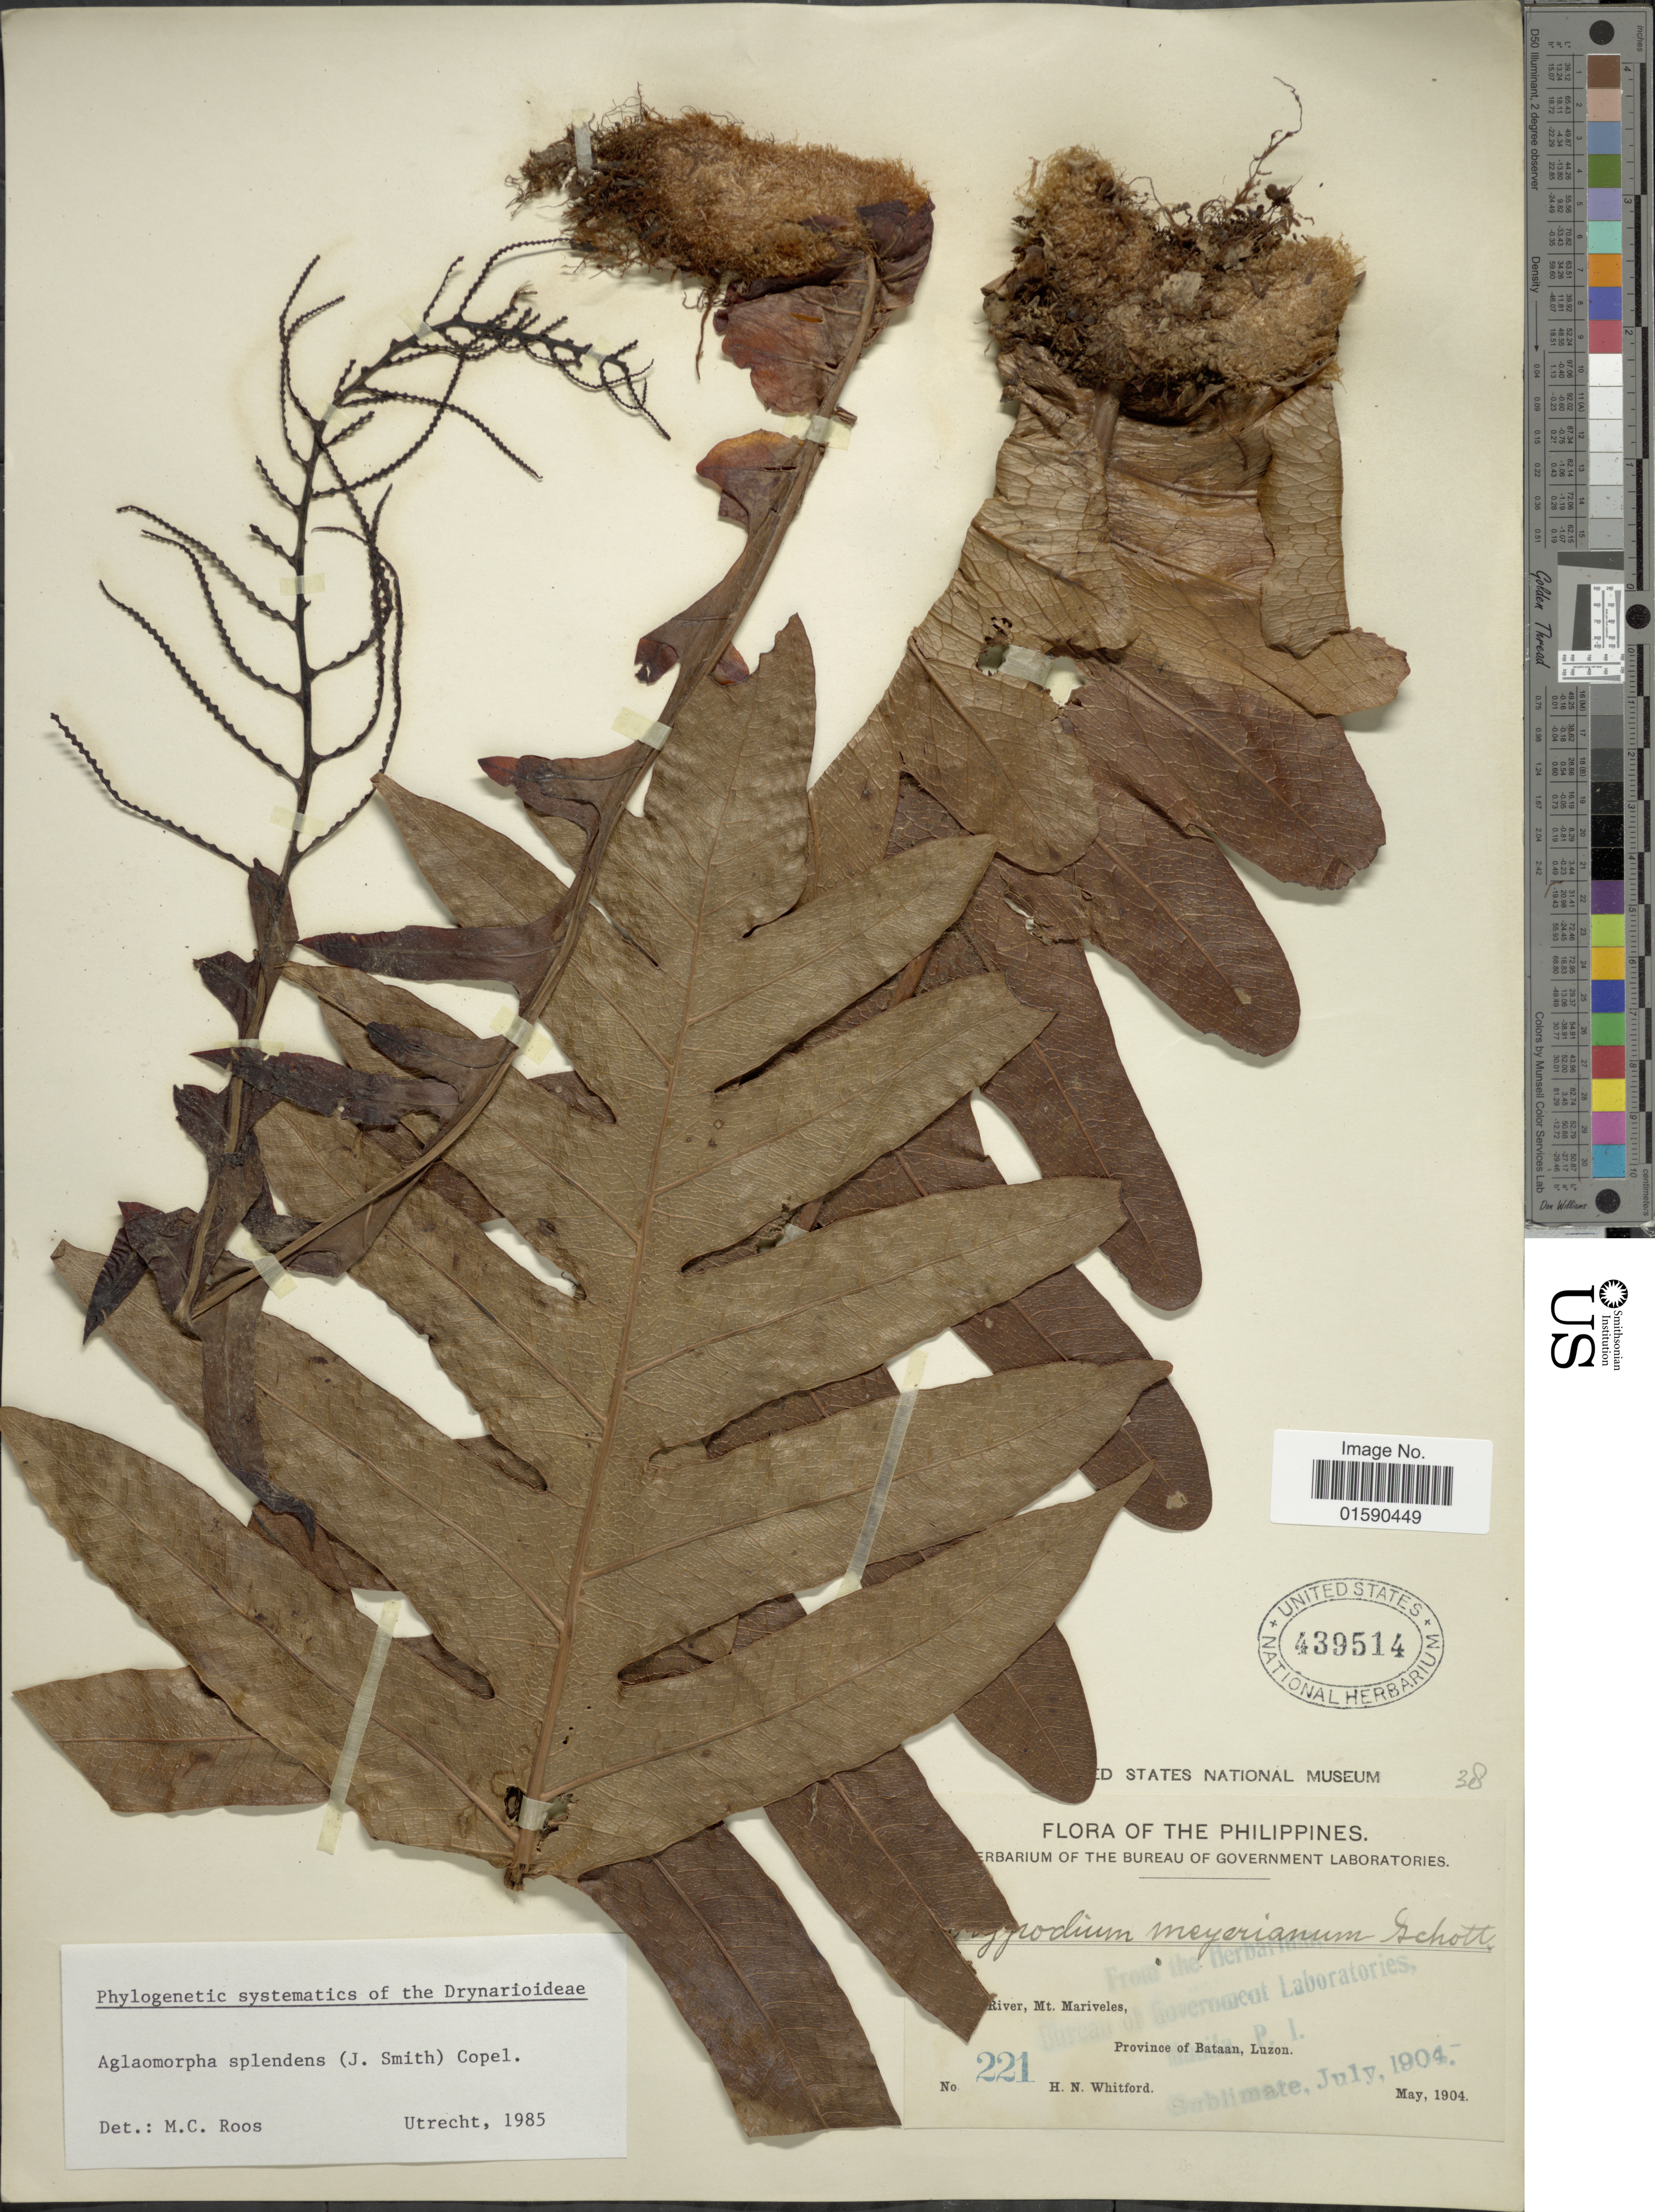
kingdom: Plantae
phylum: Tracheophyta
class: Polypodiopsida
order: Polypodiales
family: Polypodiaceae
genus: Aglaomorpha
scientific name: Aglaomorpha splendens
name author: (J. Sm.) Copel.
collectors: H. N. Whitford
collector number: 221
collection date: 1904-05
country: Philippines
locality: [illegible text] River, Mt. Marivels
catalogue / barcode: US 439514